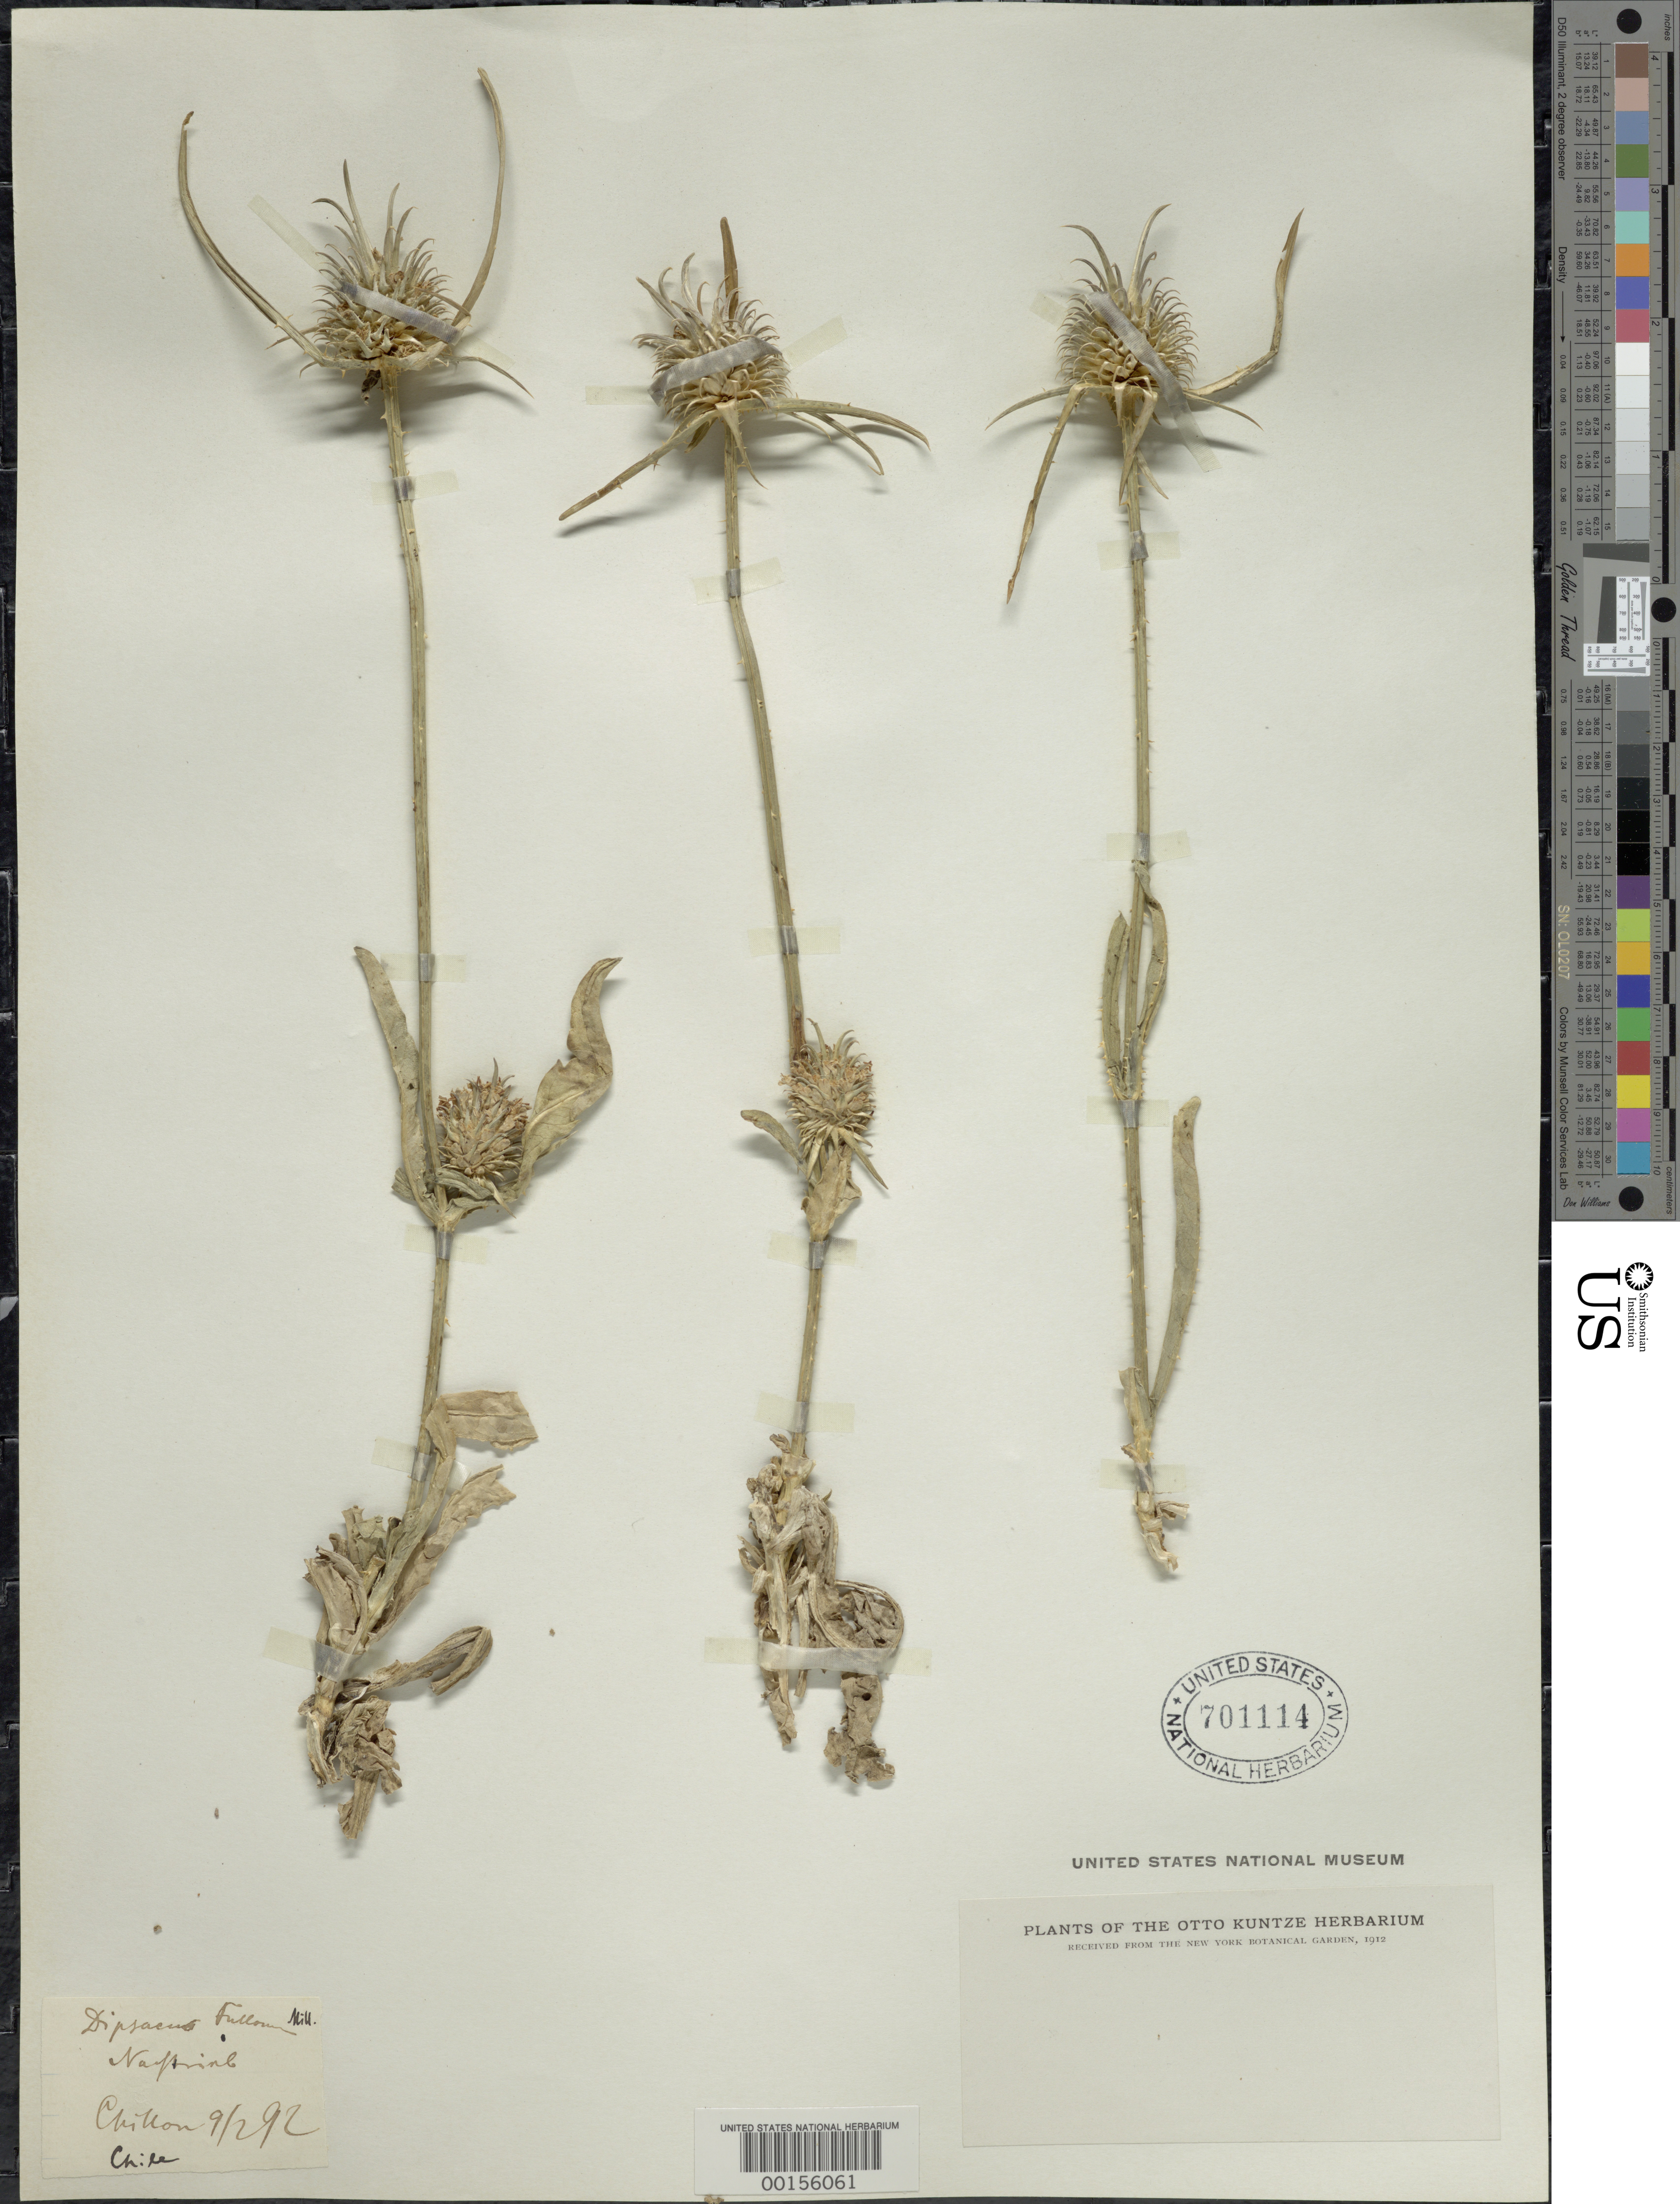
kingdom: Plantae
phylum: Tracheophyta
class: Magnoliopsida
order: Dipsacales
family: Caprifoliaceae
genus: Dipsacus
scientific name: Dipsacus fullonum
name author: L.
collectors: C.E.O. Kuntze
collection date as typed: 09 Feb 1892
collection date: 1892-02-09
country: Chile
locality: Chilon, Napinial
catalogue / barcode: US 701114